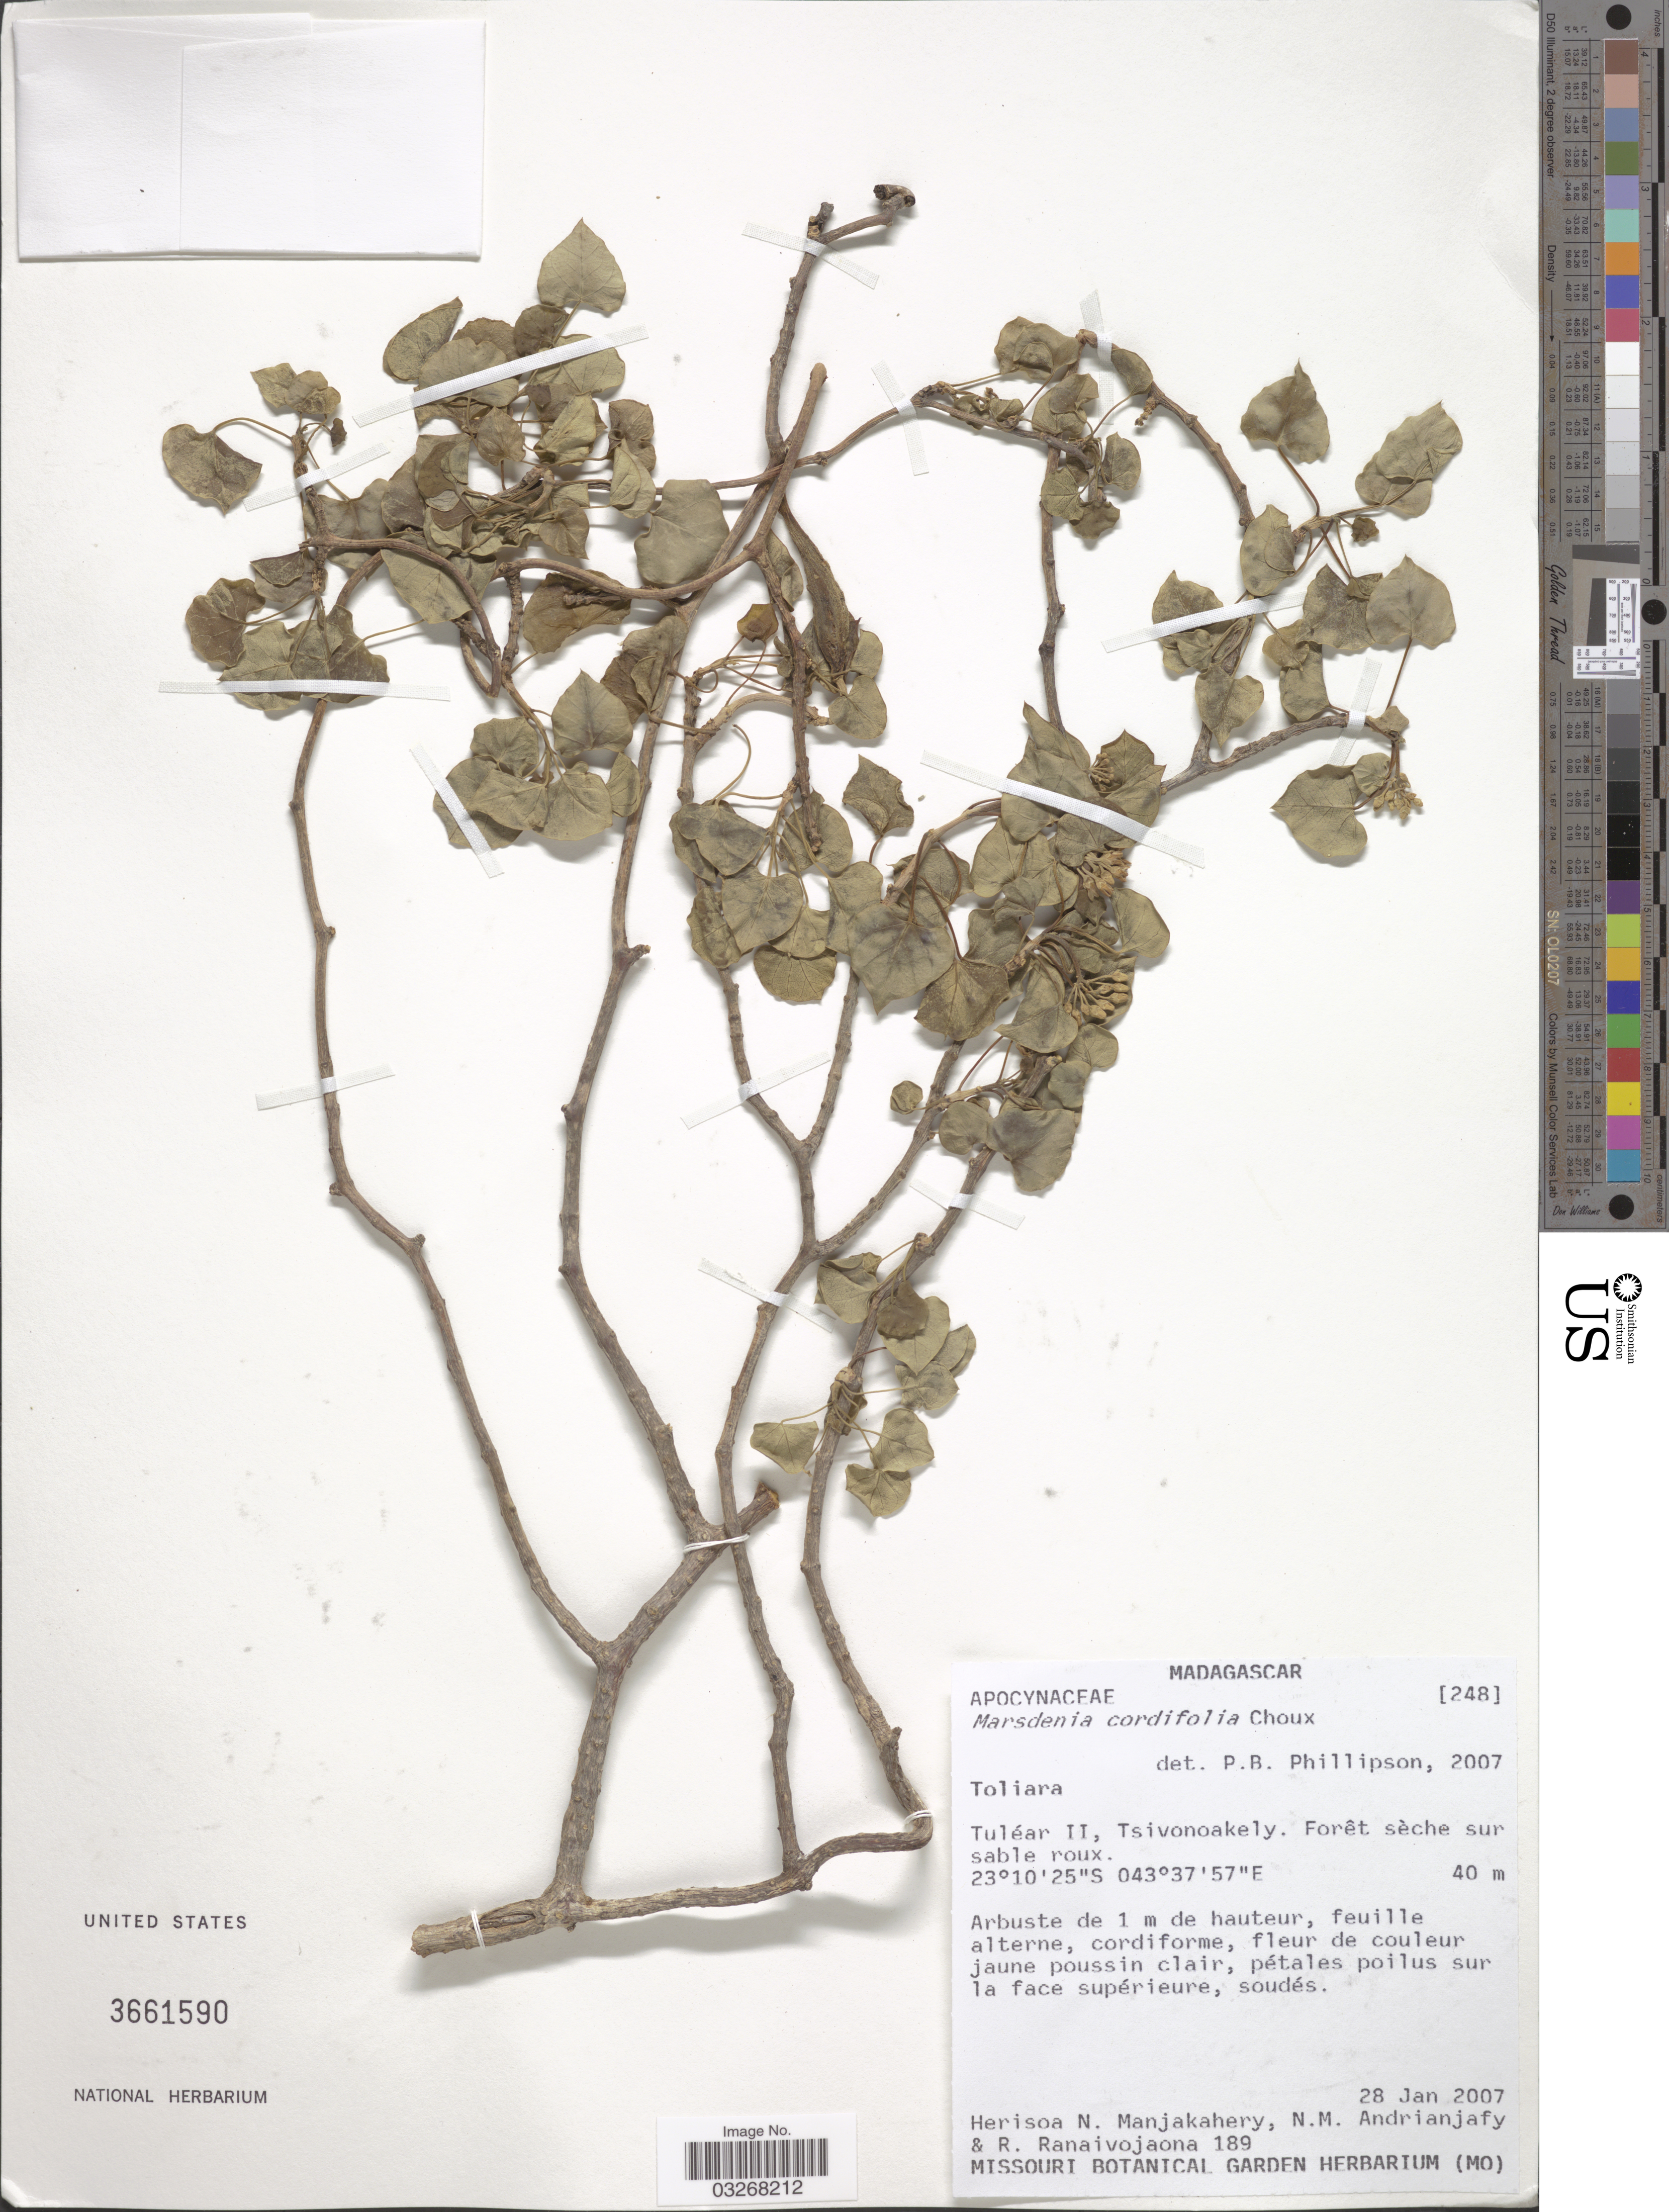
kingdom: Plantae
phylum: Tracheophyta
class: Magnoliopsida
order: Gentianales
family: Apocynaceae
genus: Marsdenia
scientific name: Marsdenia cordifolia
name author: Choux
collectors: H. N. Manjakahery, N. M. Andrianjafy & R. Ranaivojaona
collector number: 189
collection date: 2007-01-28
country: Madagascar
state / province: Atsimo-Andrefana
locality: Tuléar II, Tsivonoakely.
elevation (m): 40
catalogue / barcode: US 3661590